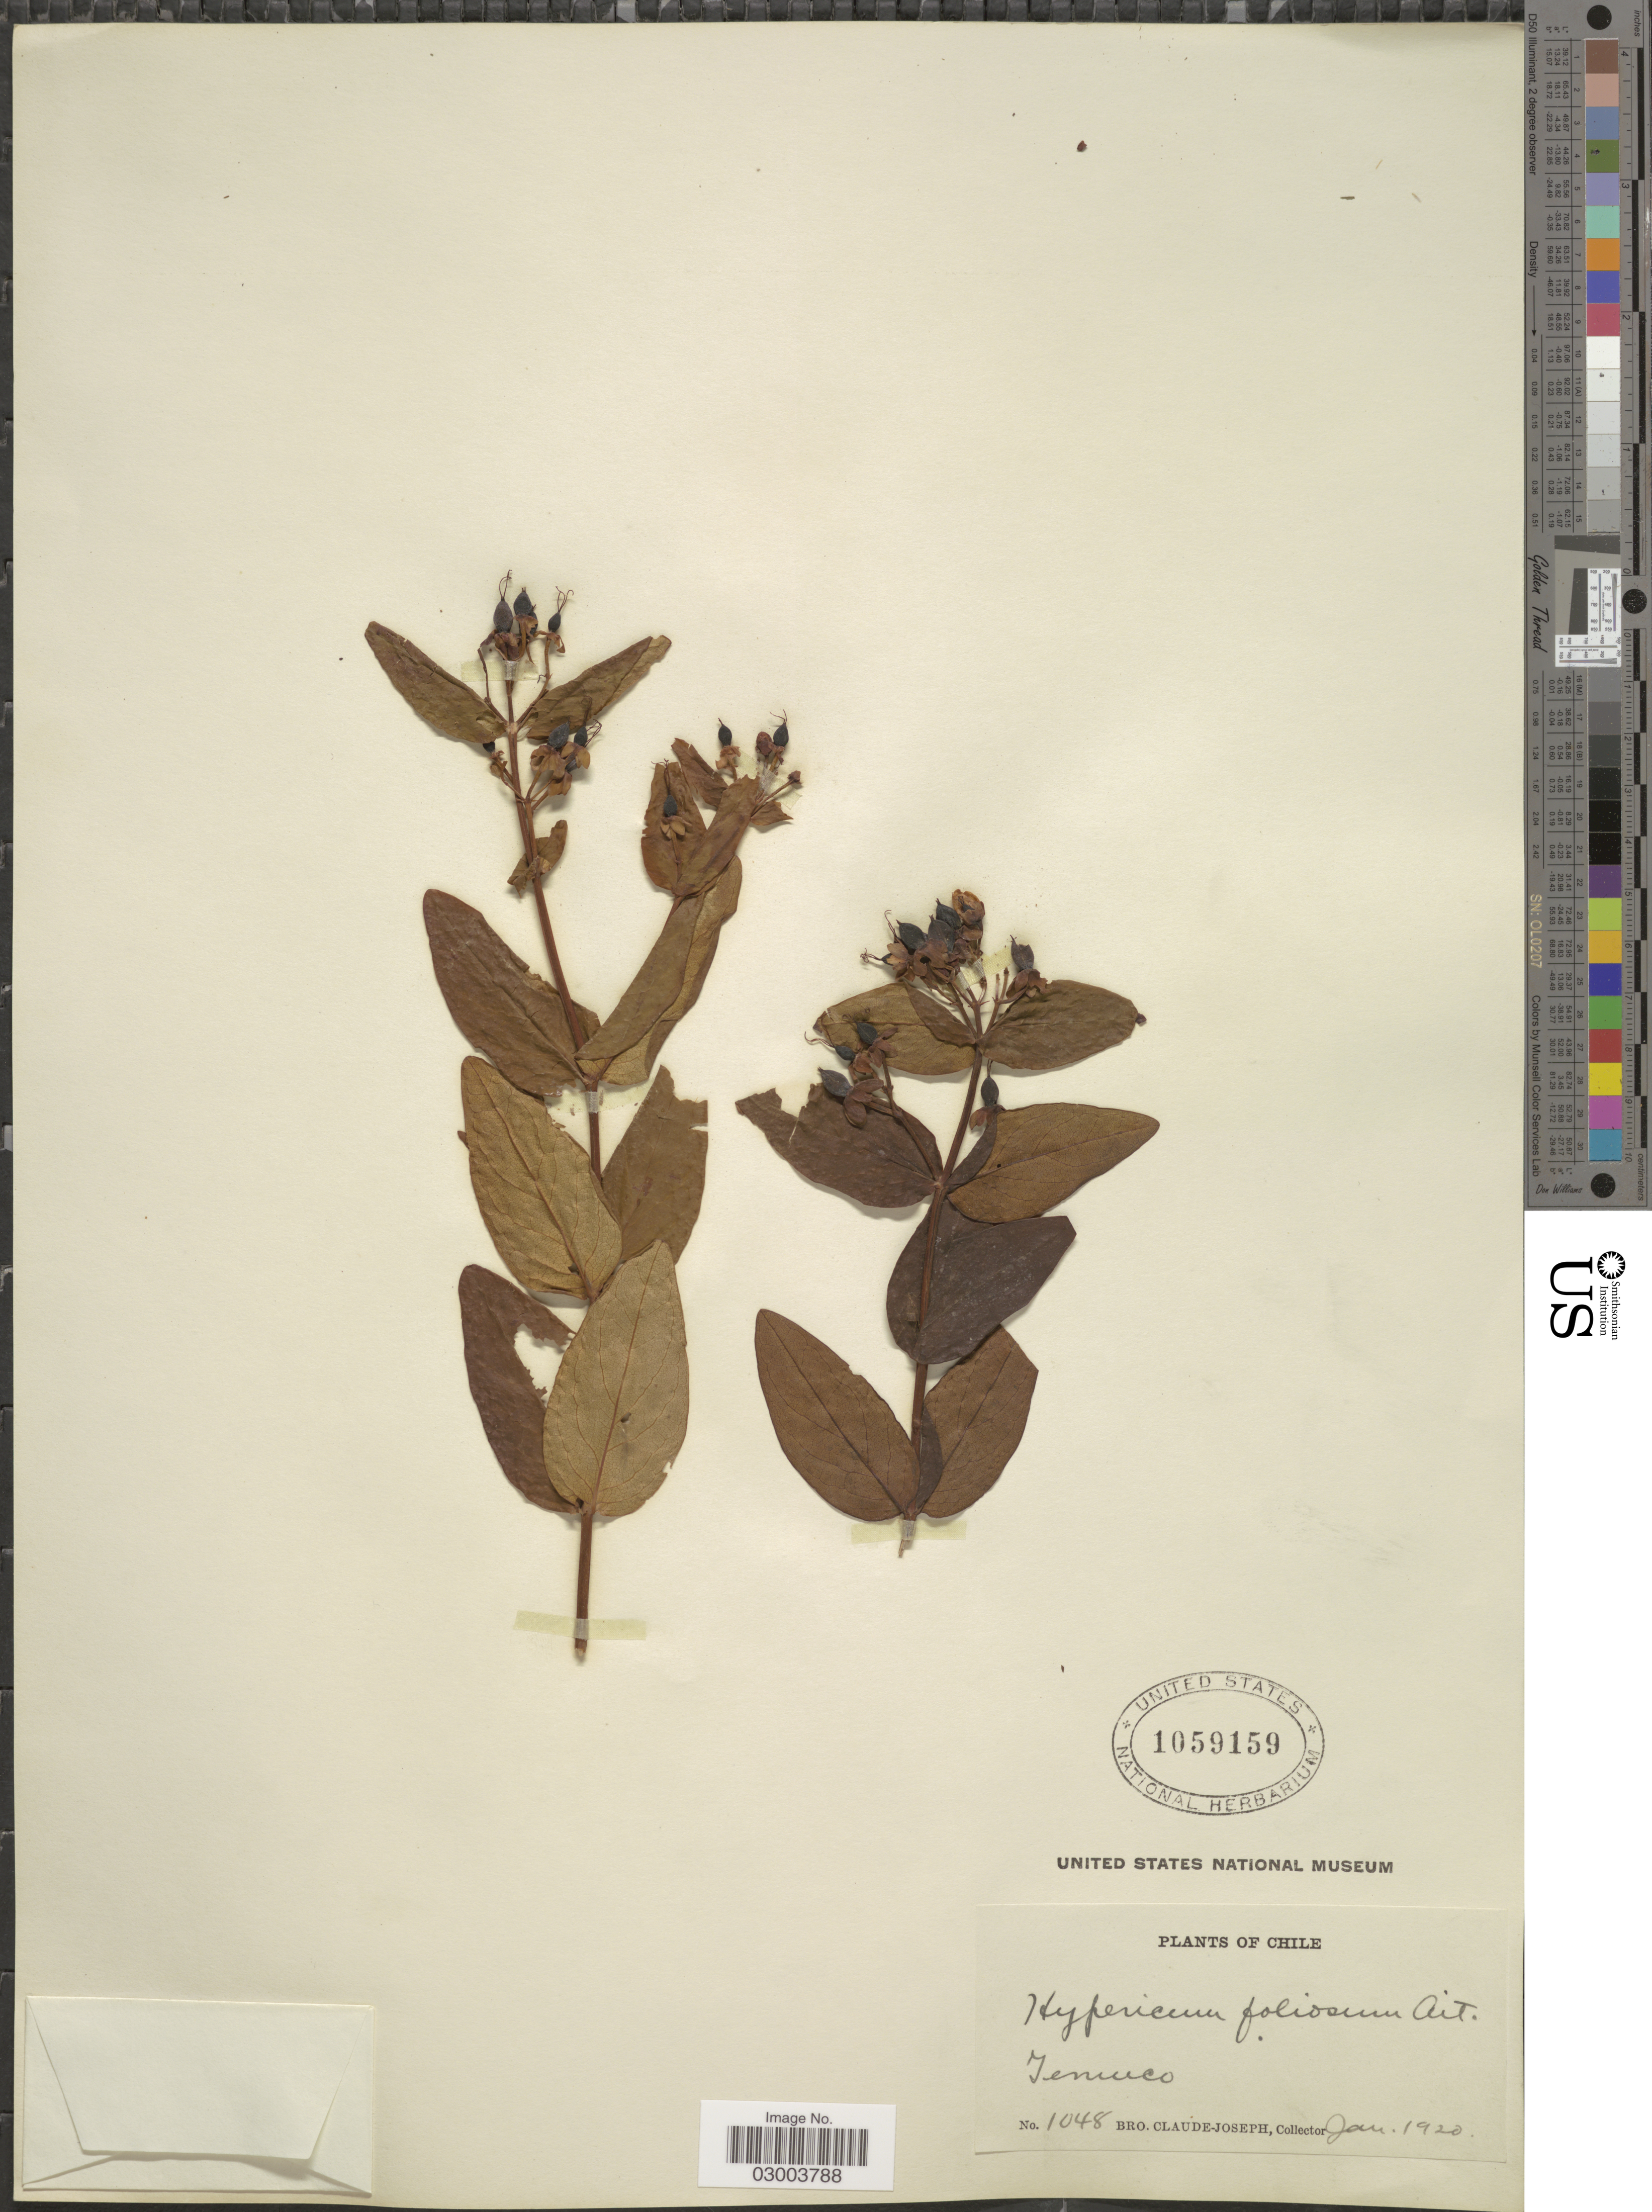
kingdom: Plantae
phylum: Tracheophyta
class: Magnoliopsida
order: Malpighiales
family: Hypericaceae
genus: Hypericum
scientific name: Hypericum x inodorum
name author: Mill.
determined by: Strong, M. T., (US), Smithsonian Institution - National Museum of Natural History (UNITED STATES)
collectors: Bro. Claude-Joseph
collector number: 1048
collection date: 1920-01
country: Chile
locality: Temuco.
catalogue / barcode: US 1059159